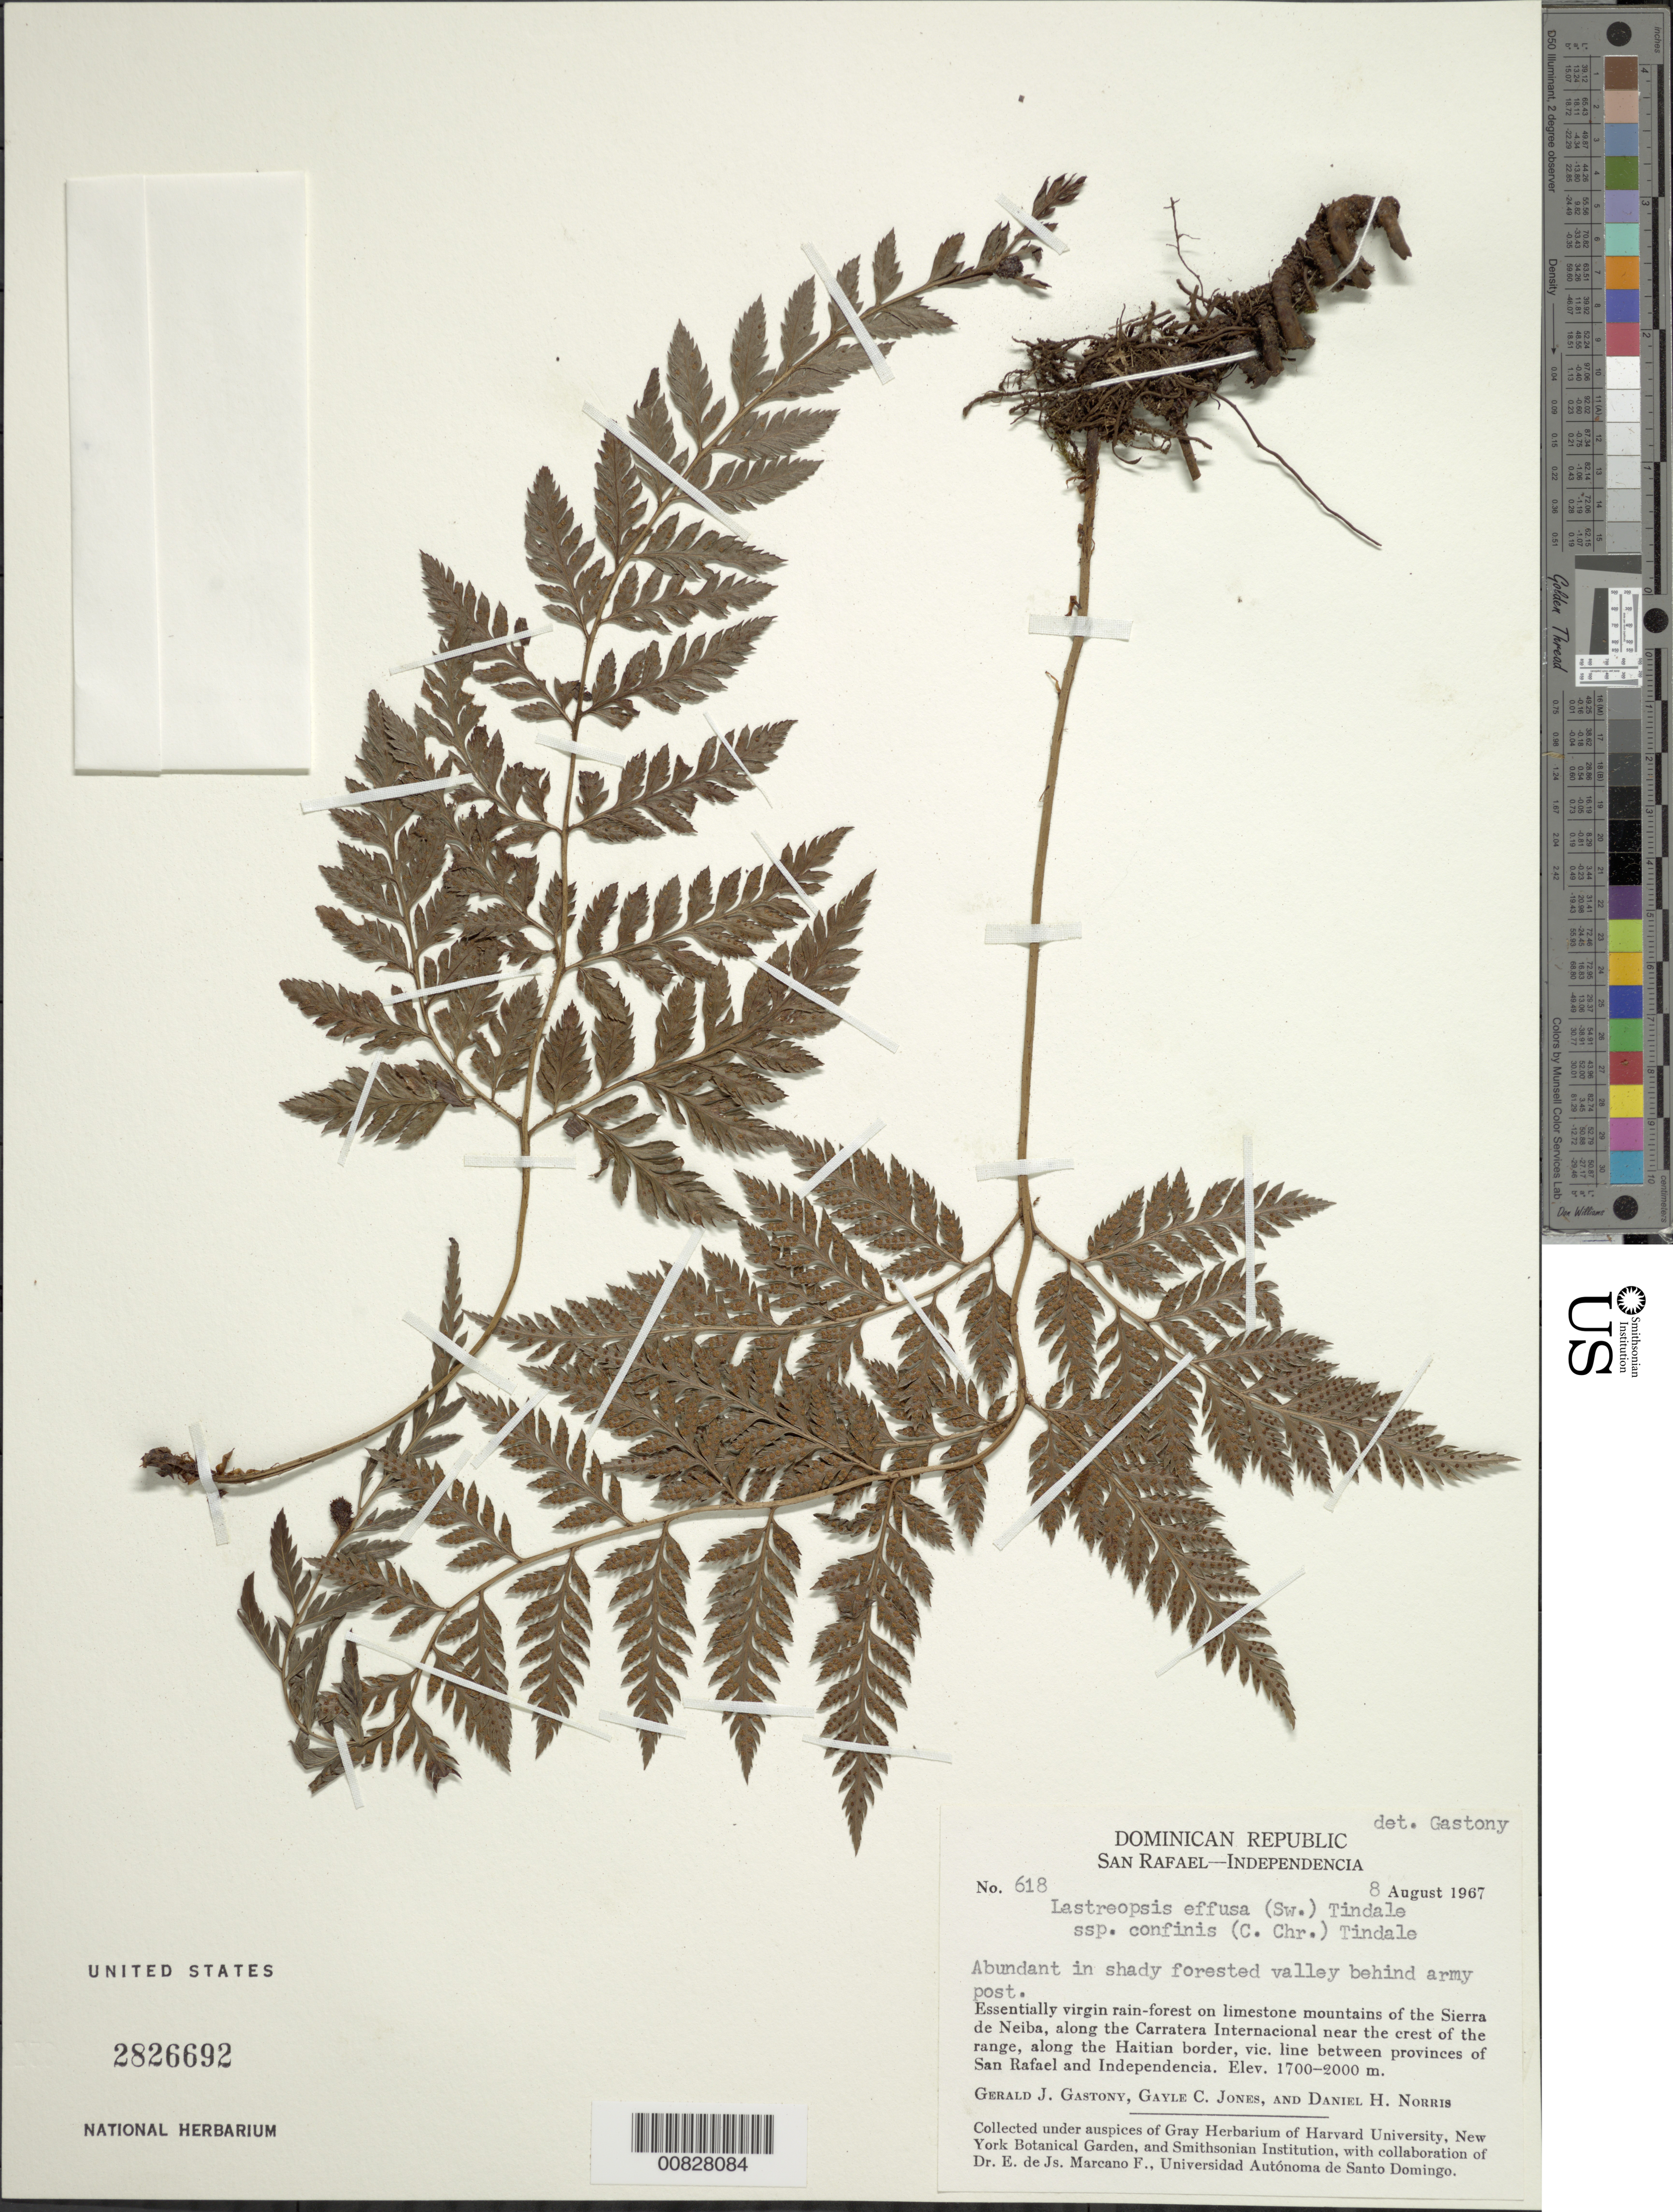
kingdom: Plantae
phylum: Tracheophyta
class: Polypodiopsida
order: Polypodiales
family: Dryopteridaceae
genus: Parapolystichum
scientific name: Parapolystichum confine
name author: (Maxon ex C. Chr.) Labiak et al.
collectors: G. Gastony, G. C. Jones & D. H. Norris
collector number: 618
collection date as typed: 08 Aug 1967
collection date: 1967-08-08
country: Dominican Republic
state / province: Independencia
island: Hispaniola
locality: San Rafael-Independencia, Sierra de Neiba, Carretera Internacional, along Haitian border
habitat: Essentially virgin rainforest on limestone mountains, in shady forested valley behind army post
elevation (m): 1700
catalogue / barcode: US 2826692